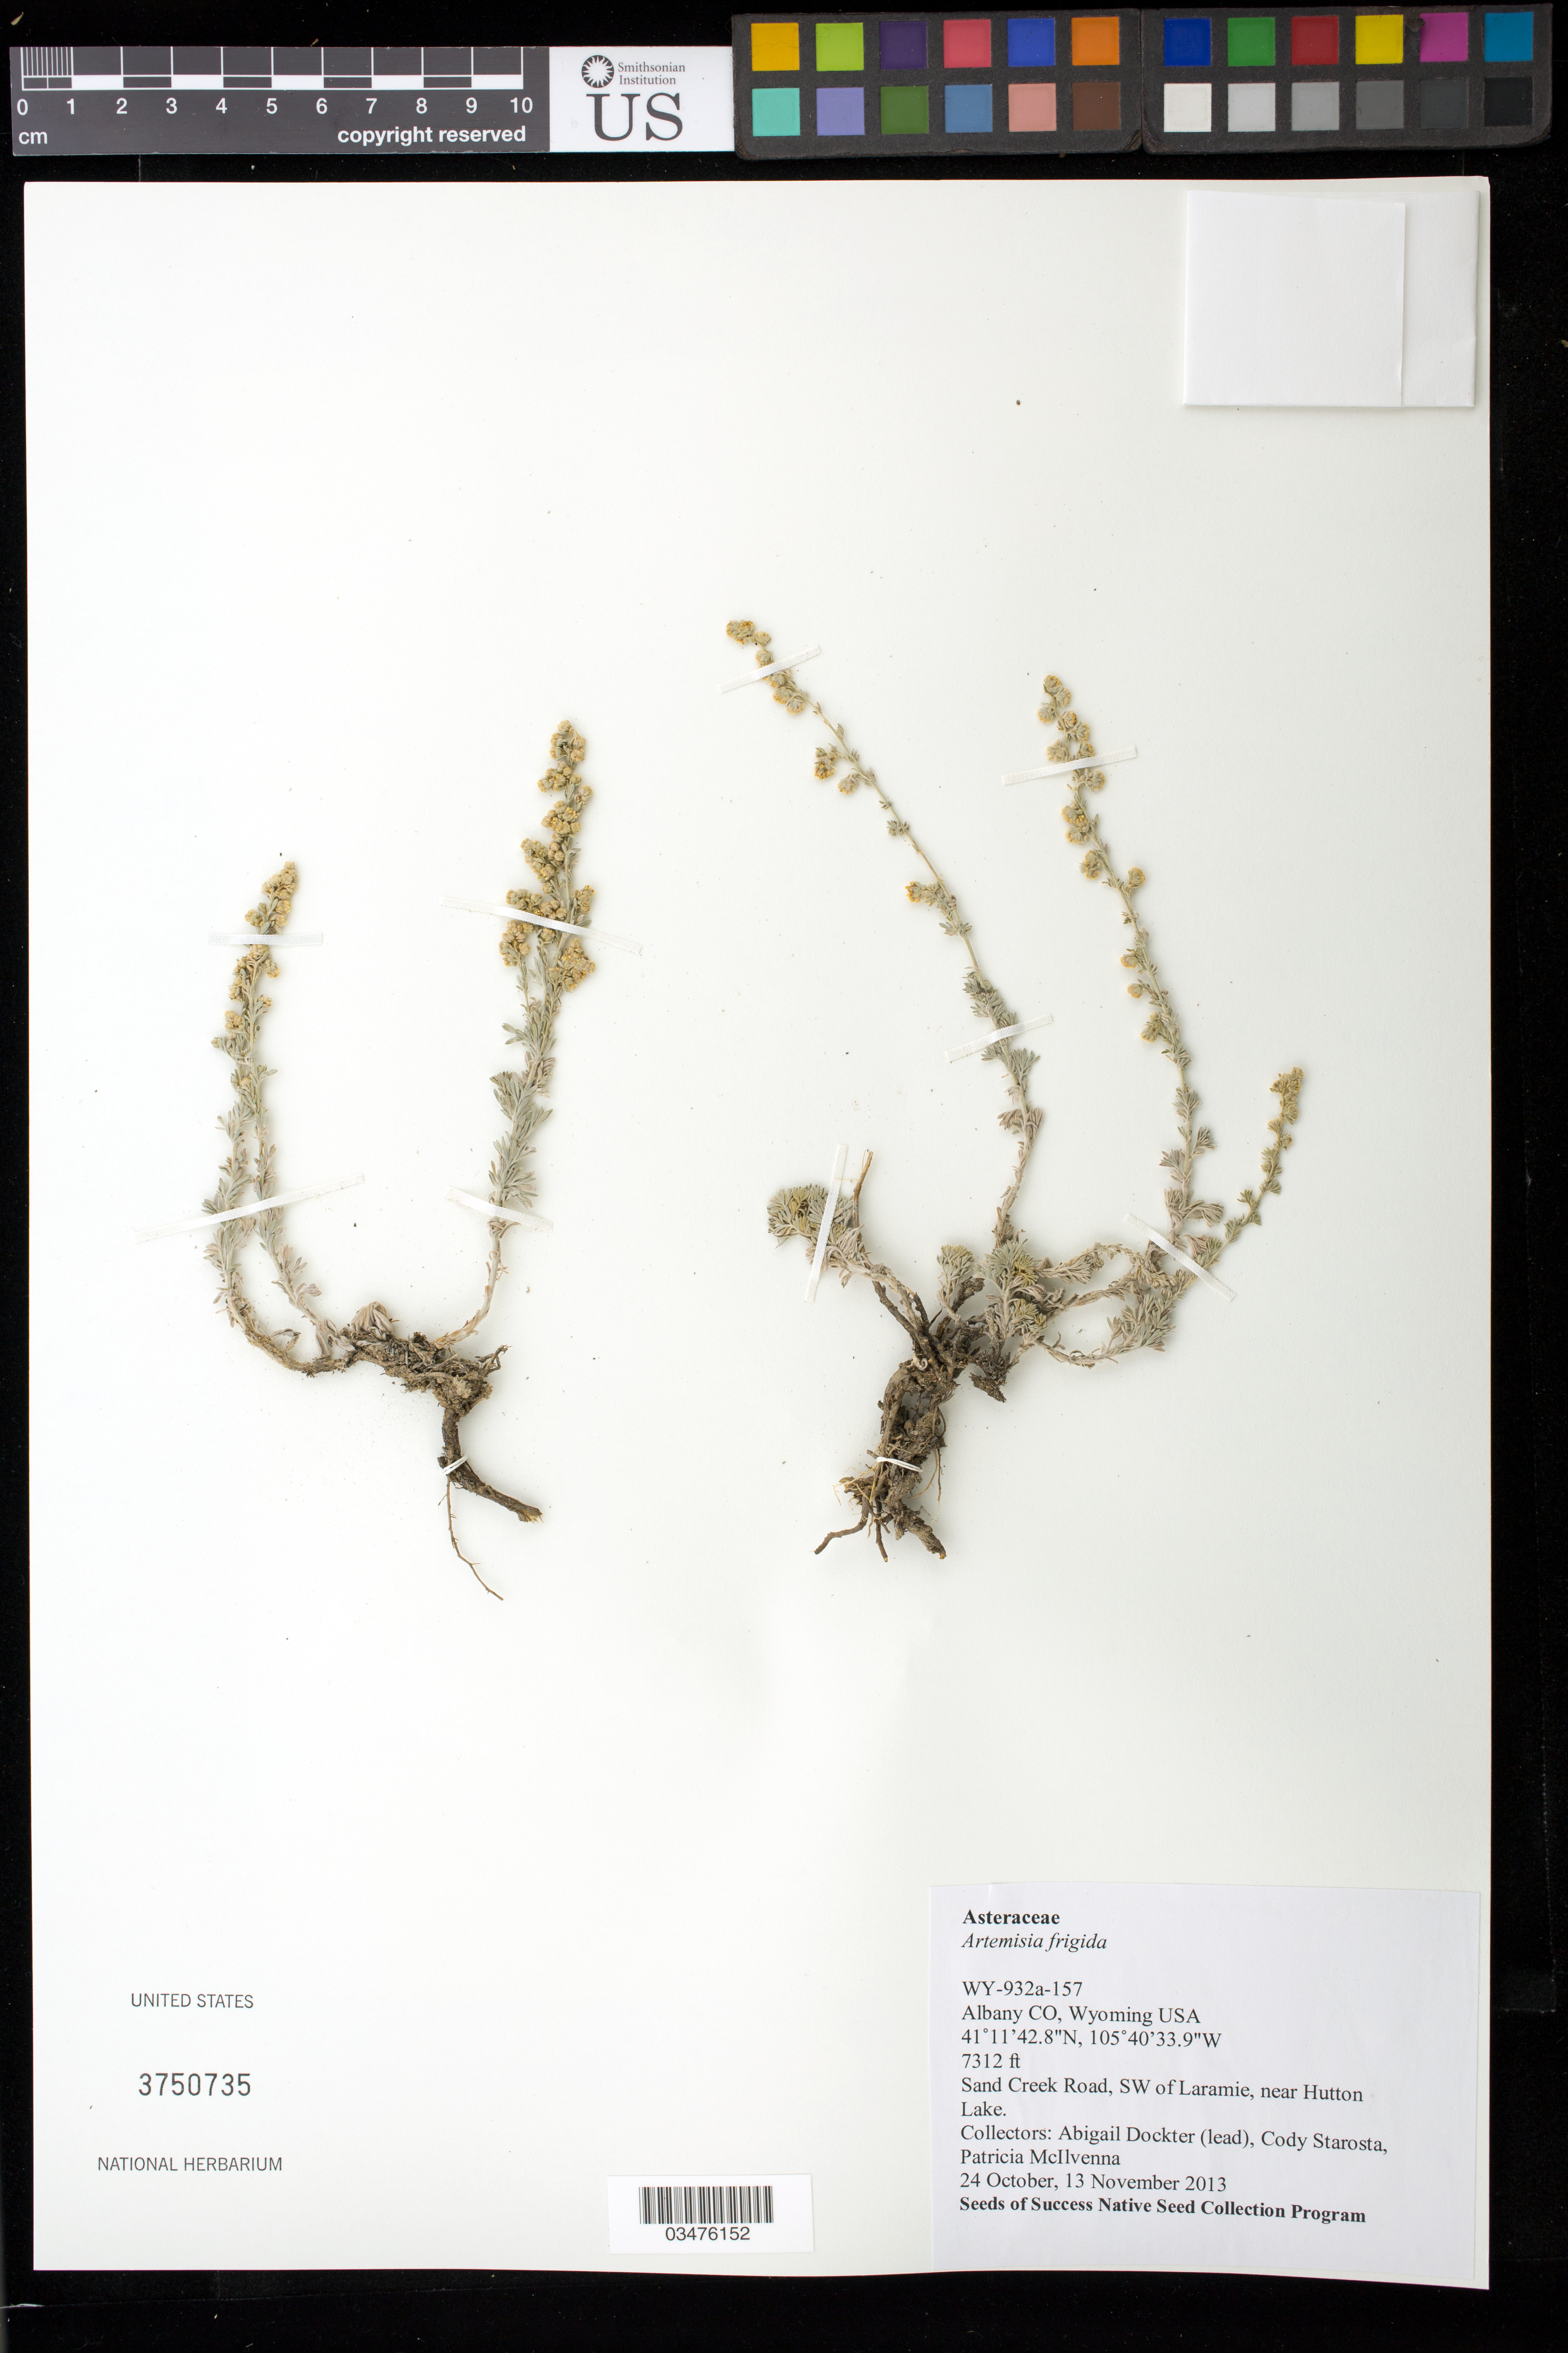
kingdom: Plantae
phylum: Tracheophyta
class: Magnoliopsida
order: Asterales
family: Asteraceae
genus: Artemisia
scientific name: Artemisia frigida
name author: Willd.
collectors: A. Dockter, C. Starosta & P. McIlvenna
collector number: WY932A-157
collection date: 2013-10-24,2013-11-13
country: United States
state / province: Wyoming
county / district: Albany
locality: Sand Creek Rd, SW of Laramie, near Hutton Lake.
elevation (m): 2229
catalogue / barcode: US 3750735